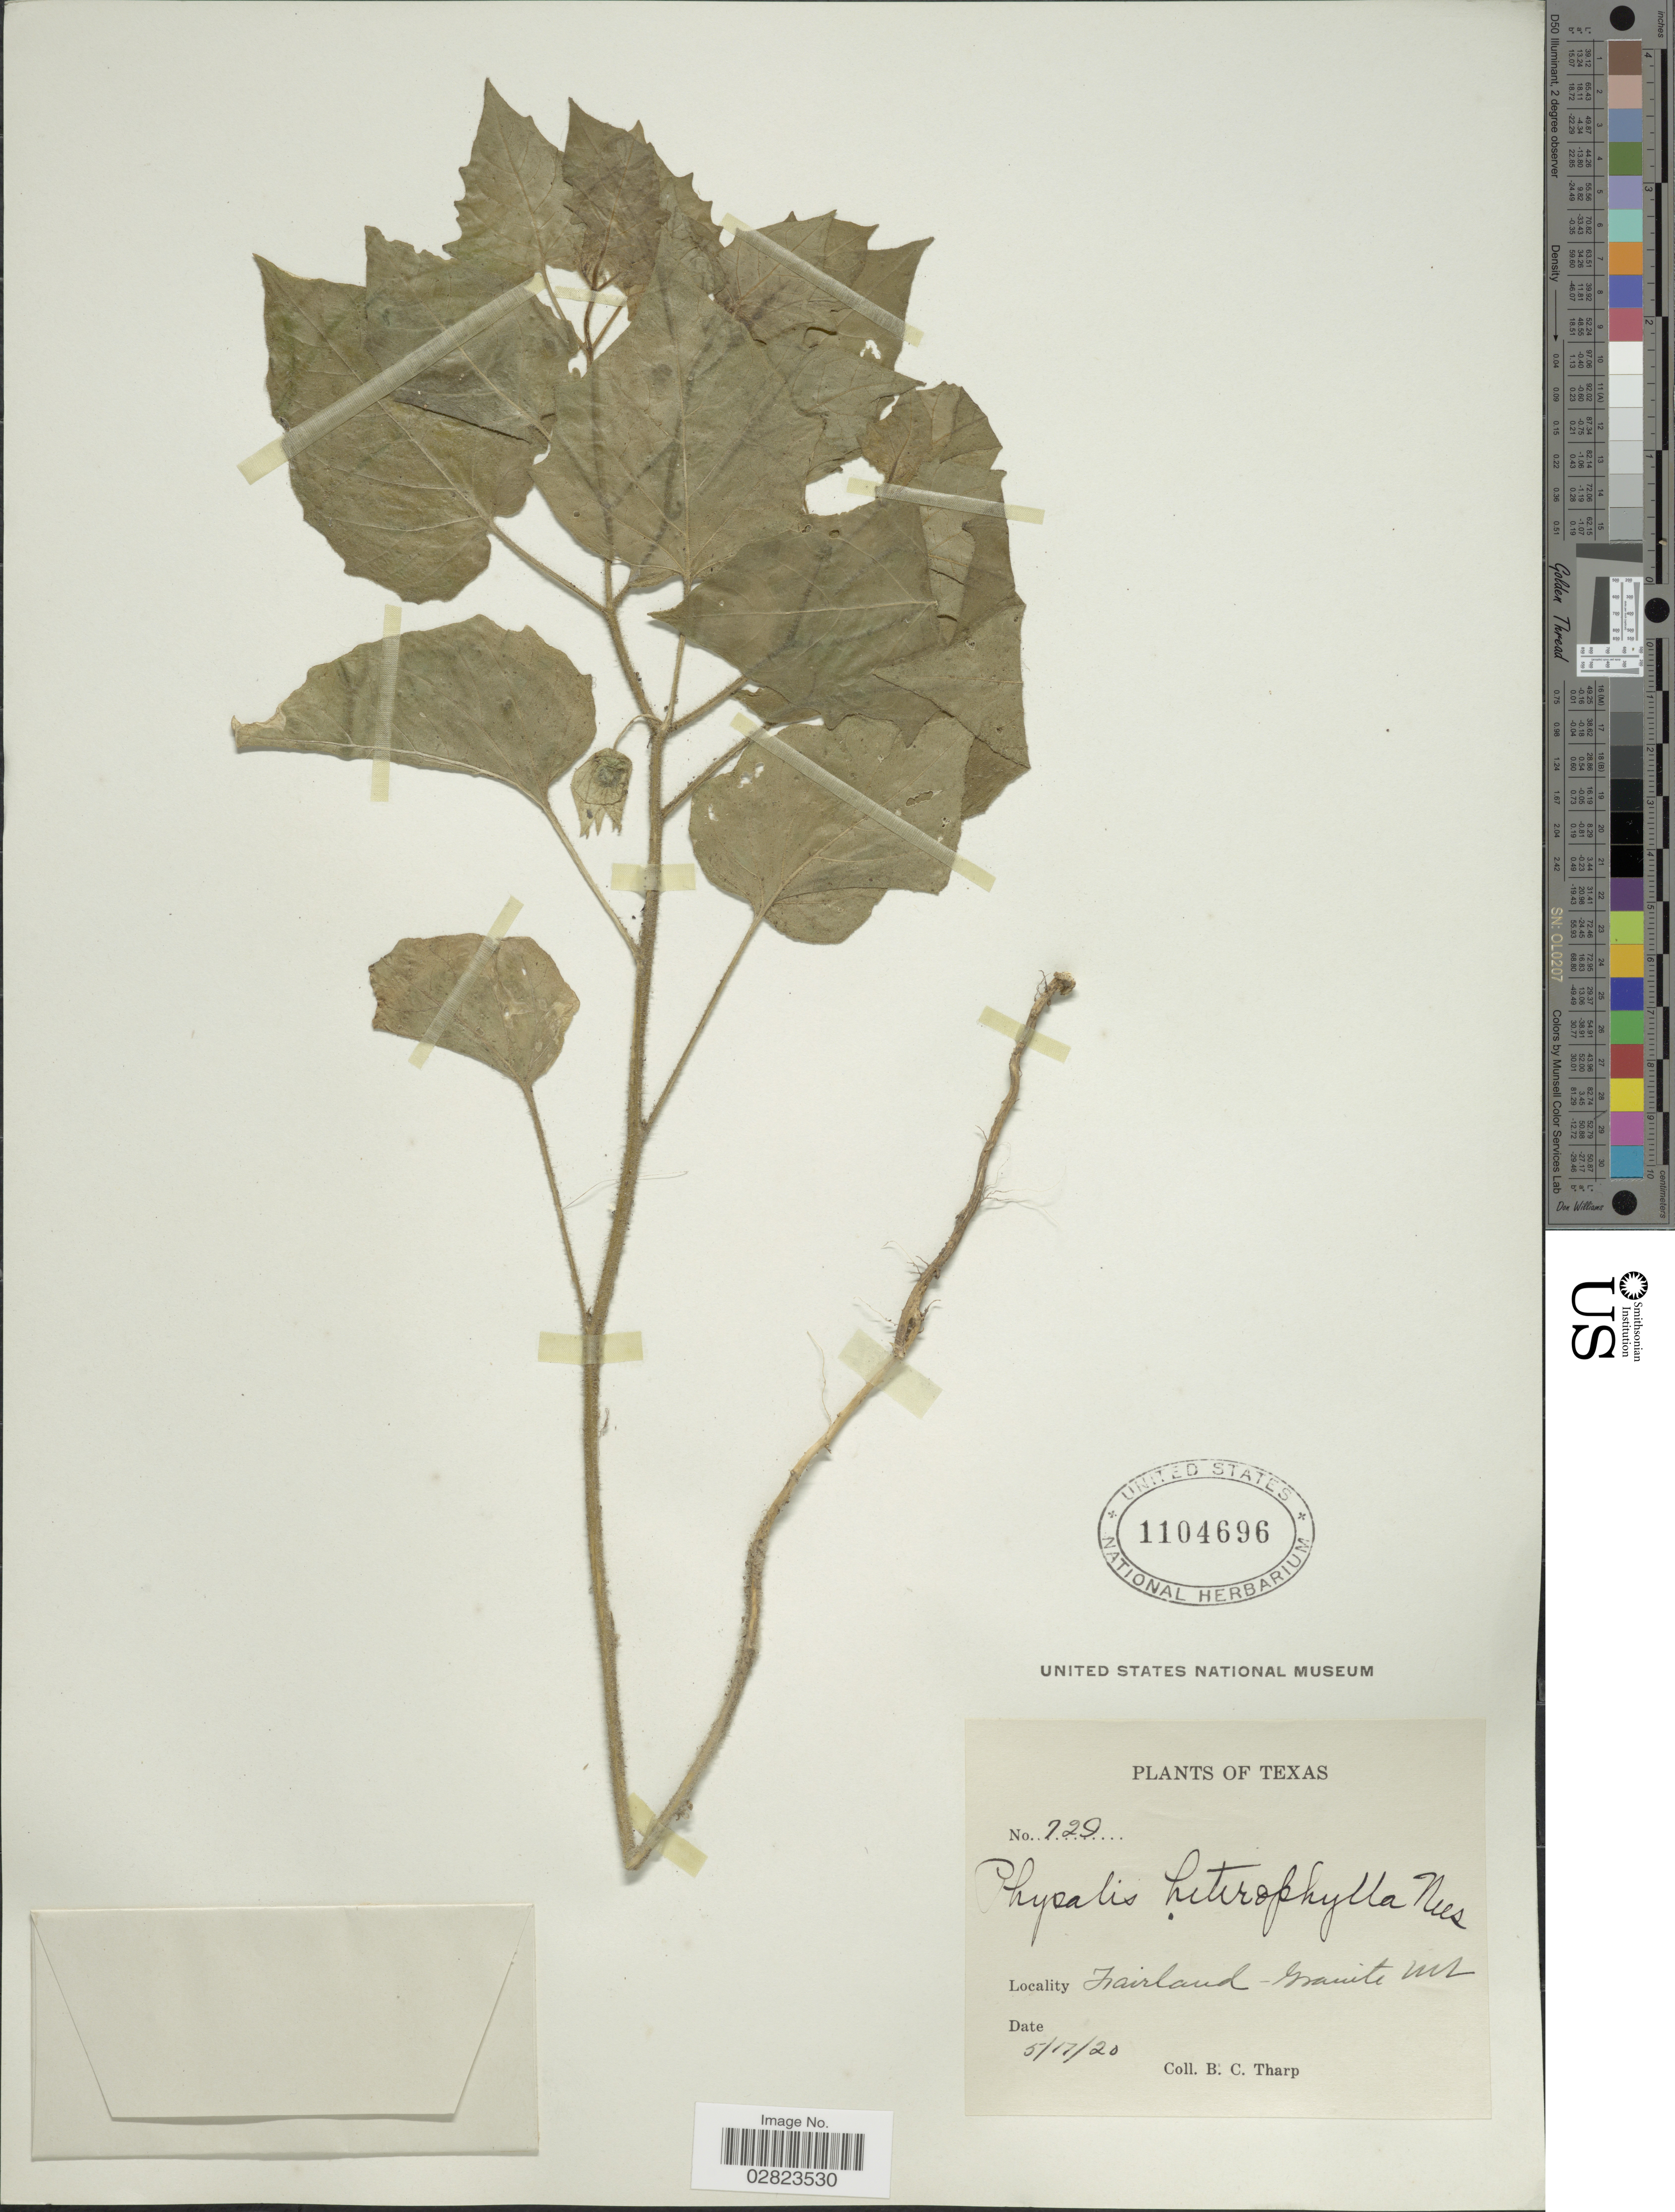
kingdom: Plantae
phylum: Tracheophyta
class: Magnoliopsida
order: Solanales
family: Solanaceae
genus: Physalis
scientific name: Physalis heterophylla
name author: Nees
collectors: B. C. Tharp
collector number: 729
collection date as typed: Transcribed d/m/y: 17/5/20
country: United States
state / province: Texas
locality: Fairland - Granite Mt.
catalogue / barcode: US 1104696